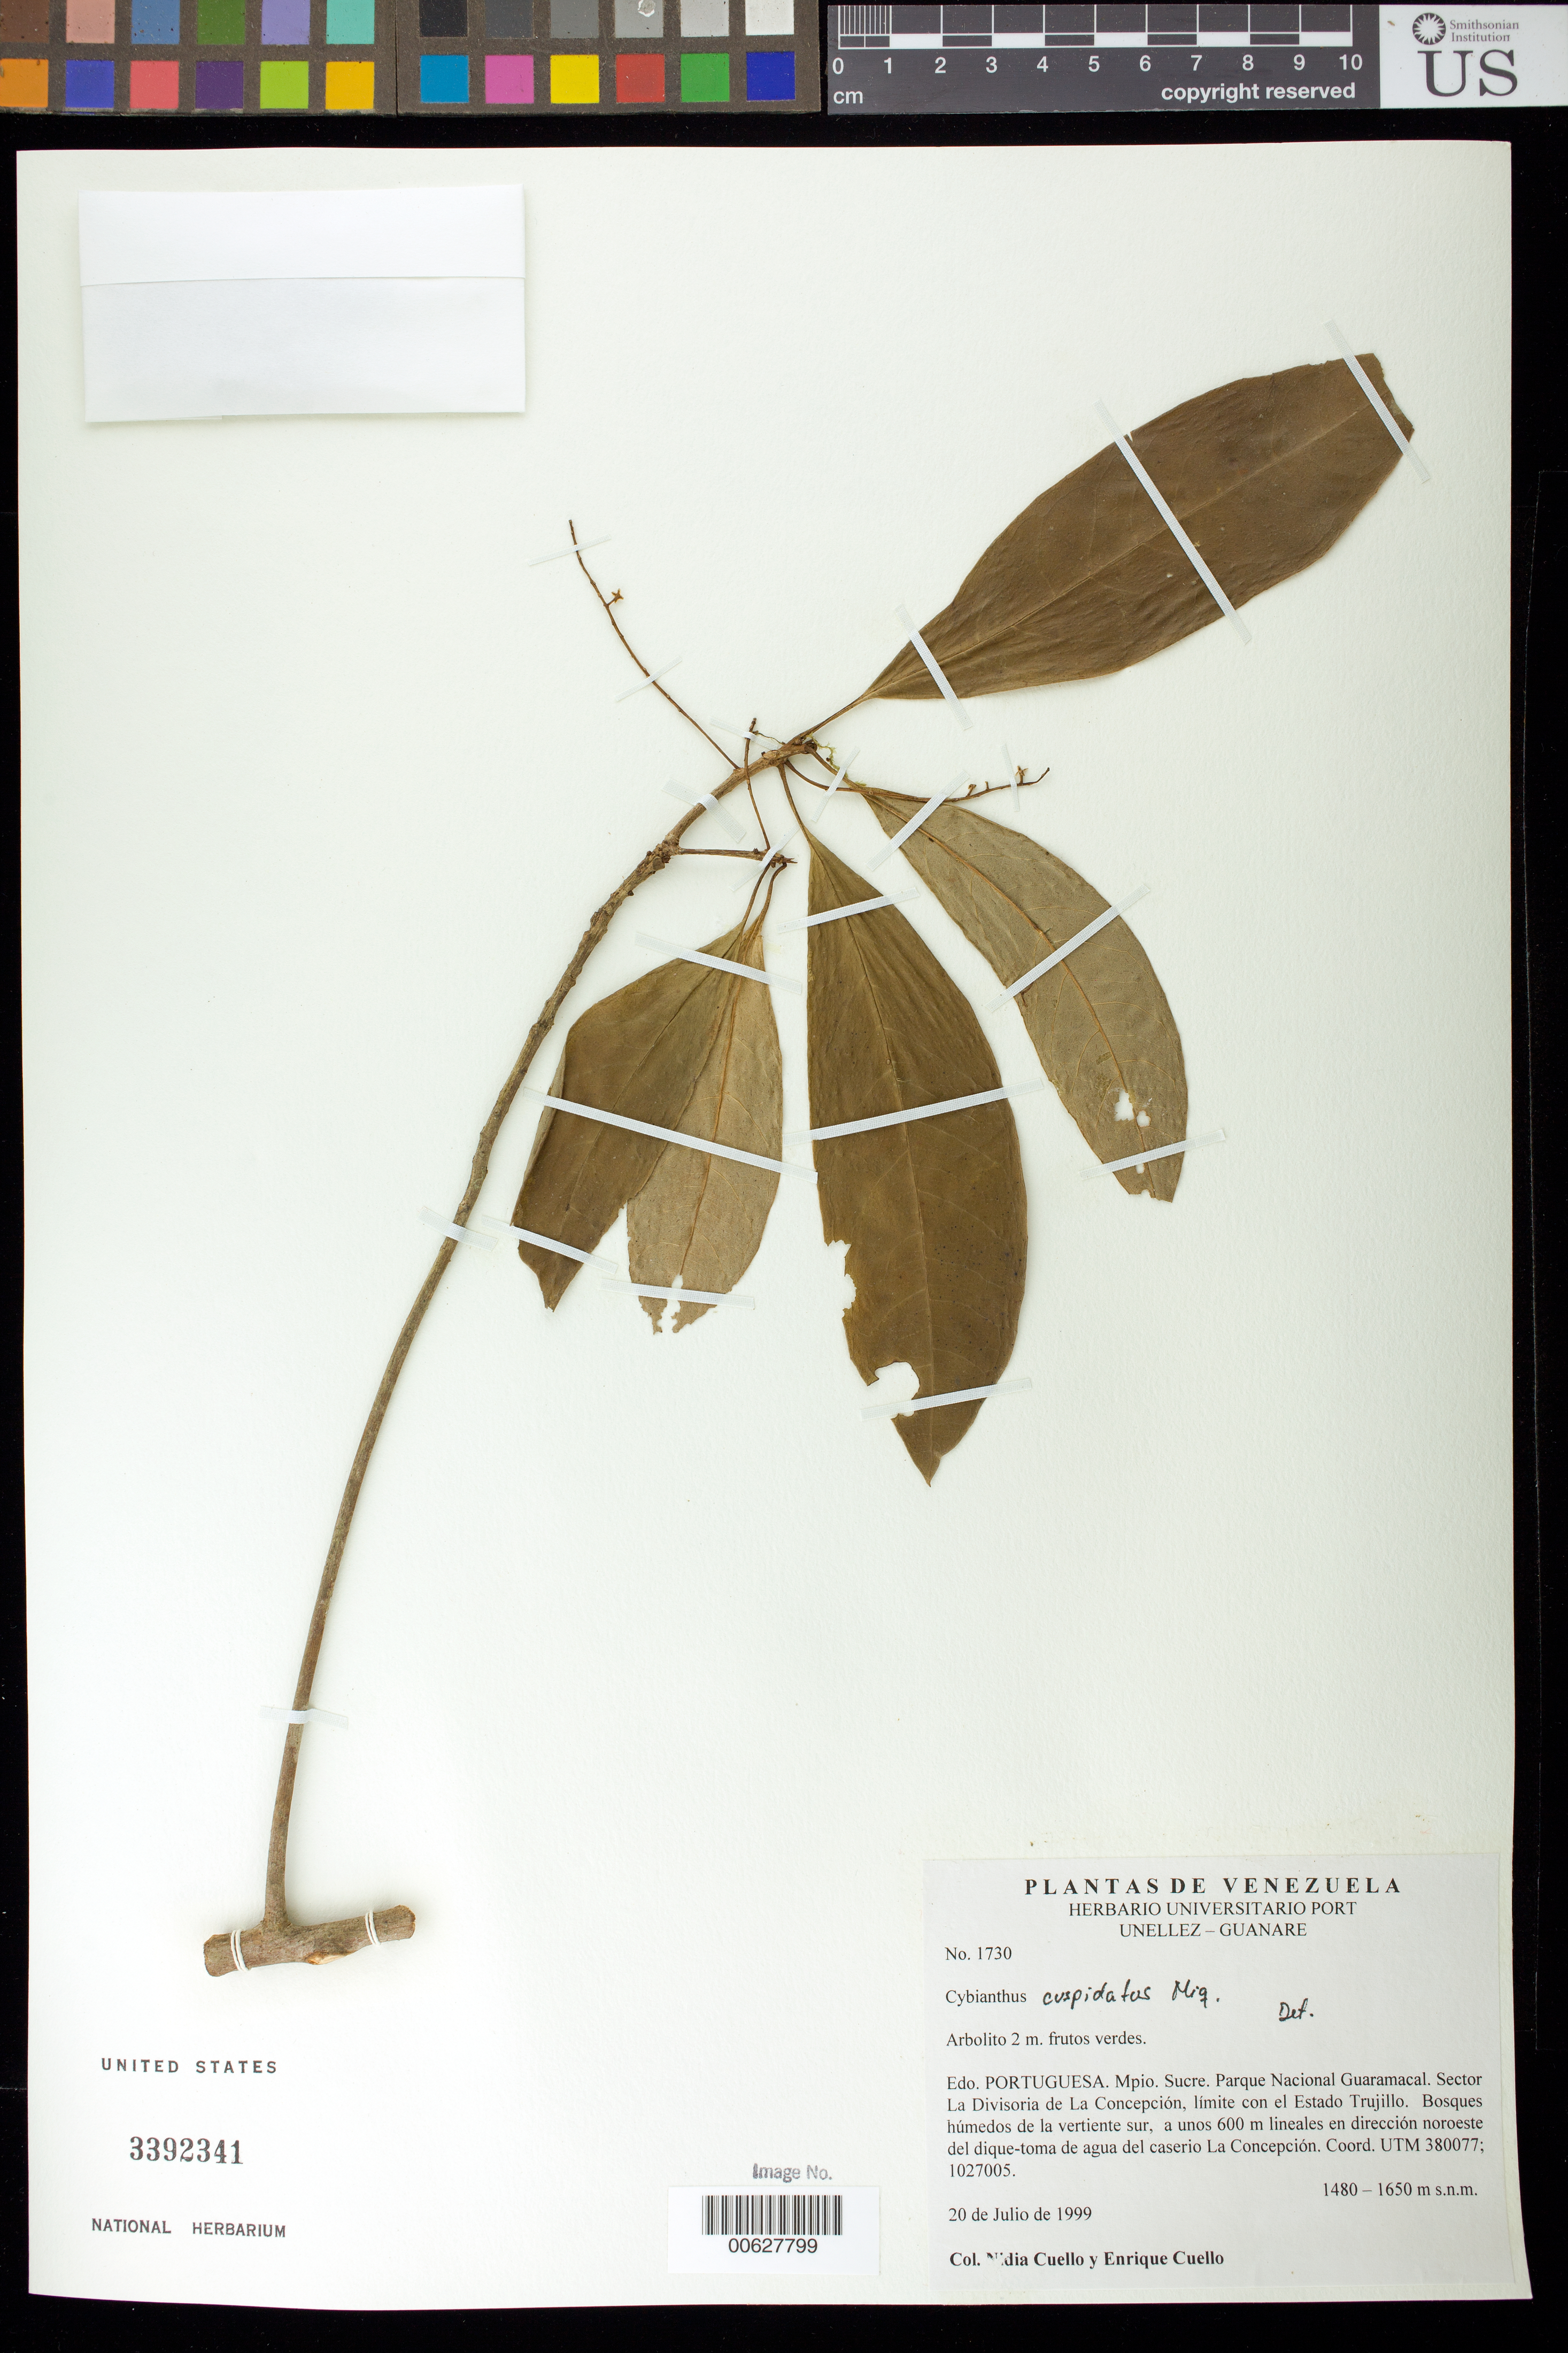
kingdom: Plantae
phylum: Tracheophyta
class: Magnoliopsida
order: Ericales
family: Primulaceae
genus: Cybianthus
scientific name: Cybianthus cuspidatus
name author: Miq.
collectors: N. L. Cuello & E. Cuello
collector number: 1730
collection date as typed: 20 Jul 1999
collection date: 1999-07-20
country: Venezuela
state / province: Portuguesa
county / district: Sucre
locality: Parque Nacional Guaramacal. Sector La Divisoria de La Concepción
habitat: Bosques húmedos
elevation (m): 1480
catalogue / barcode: US 3392341